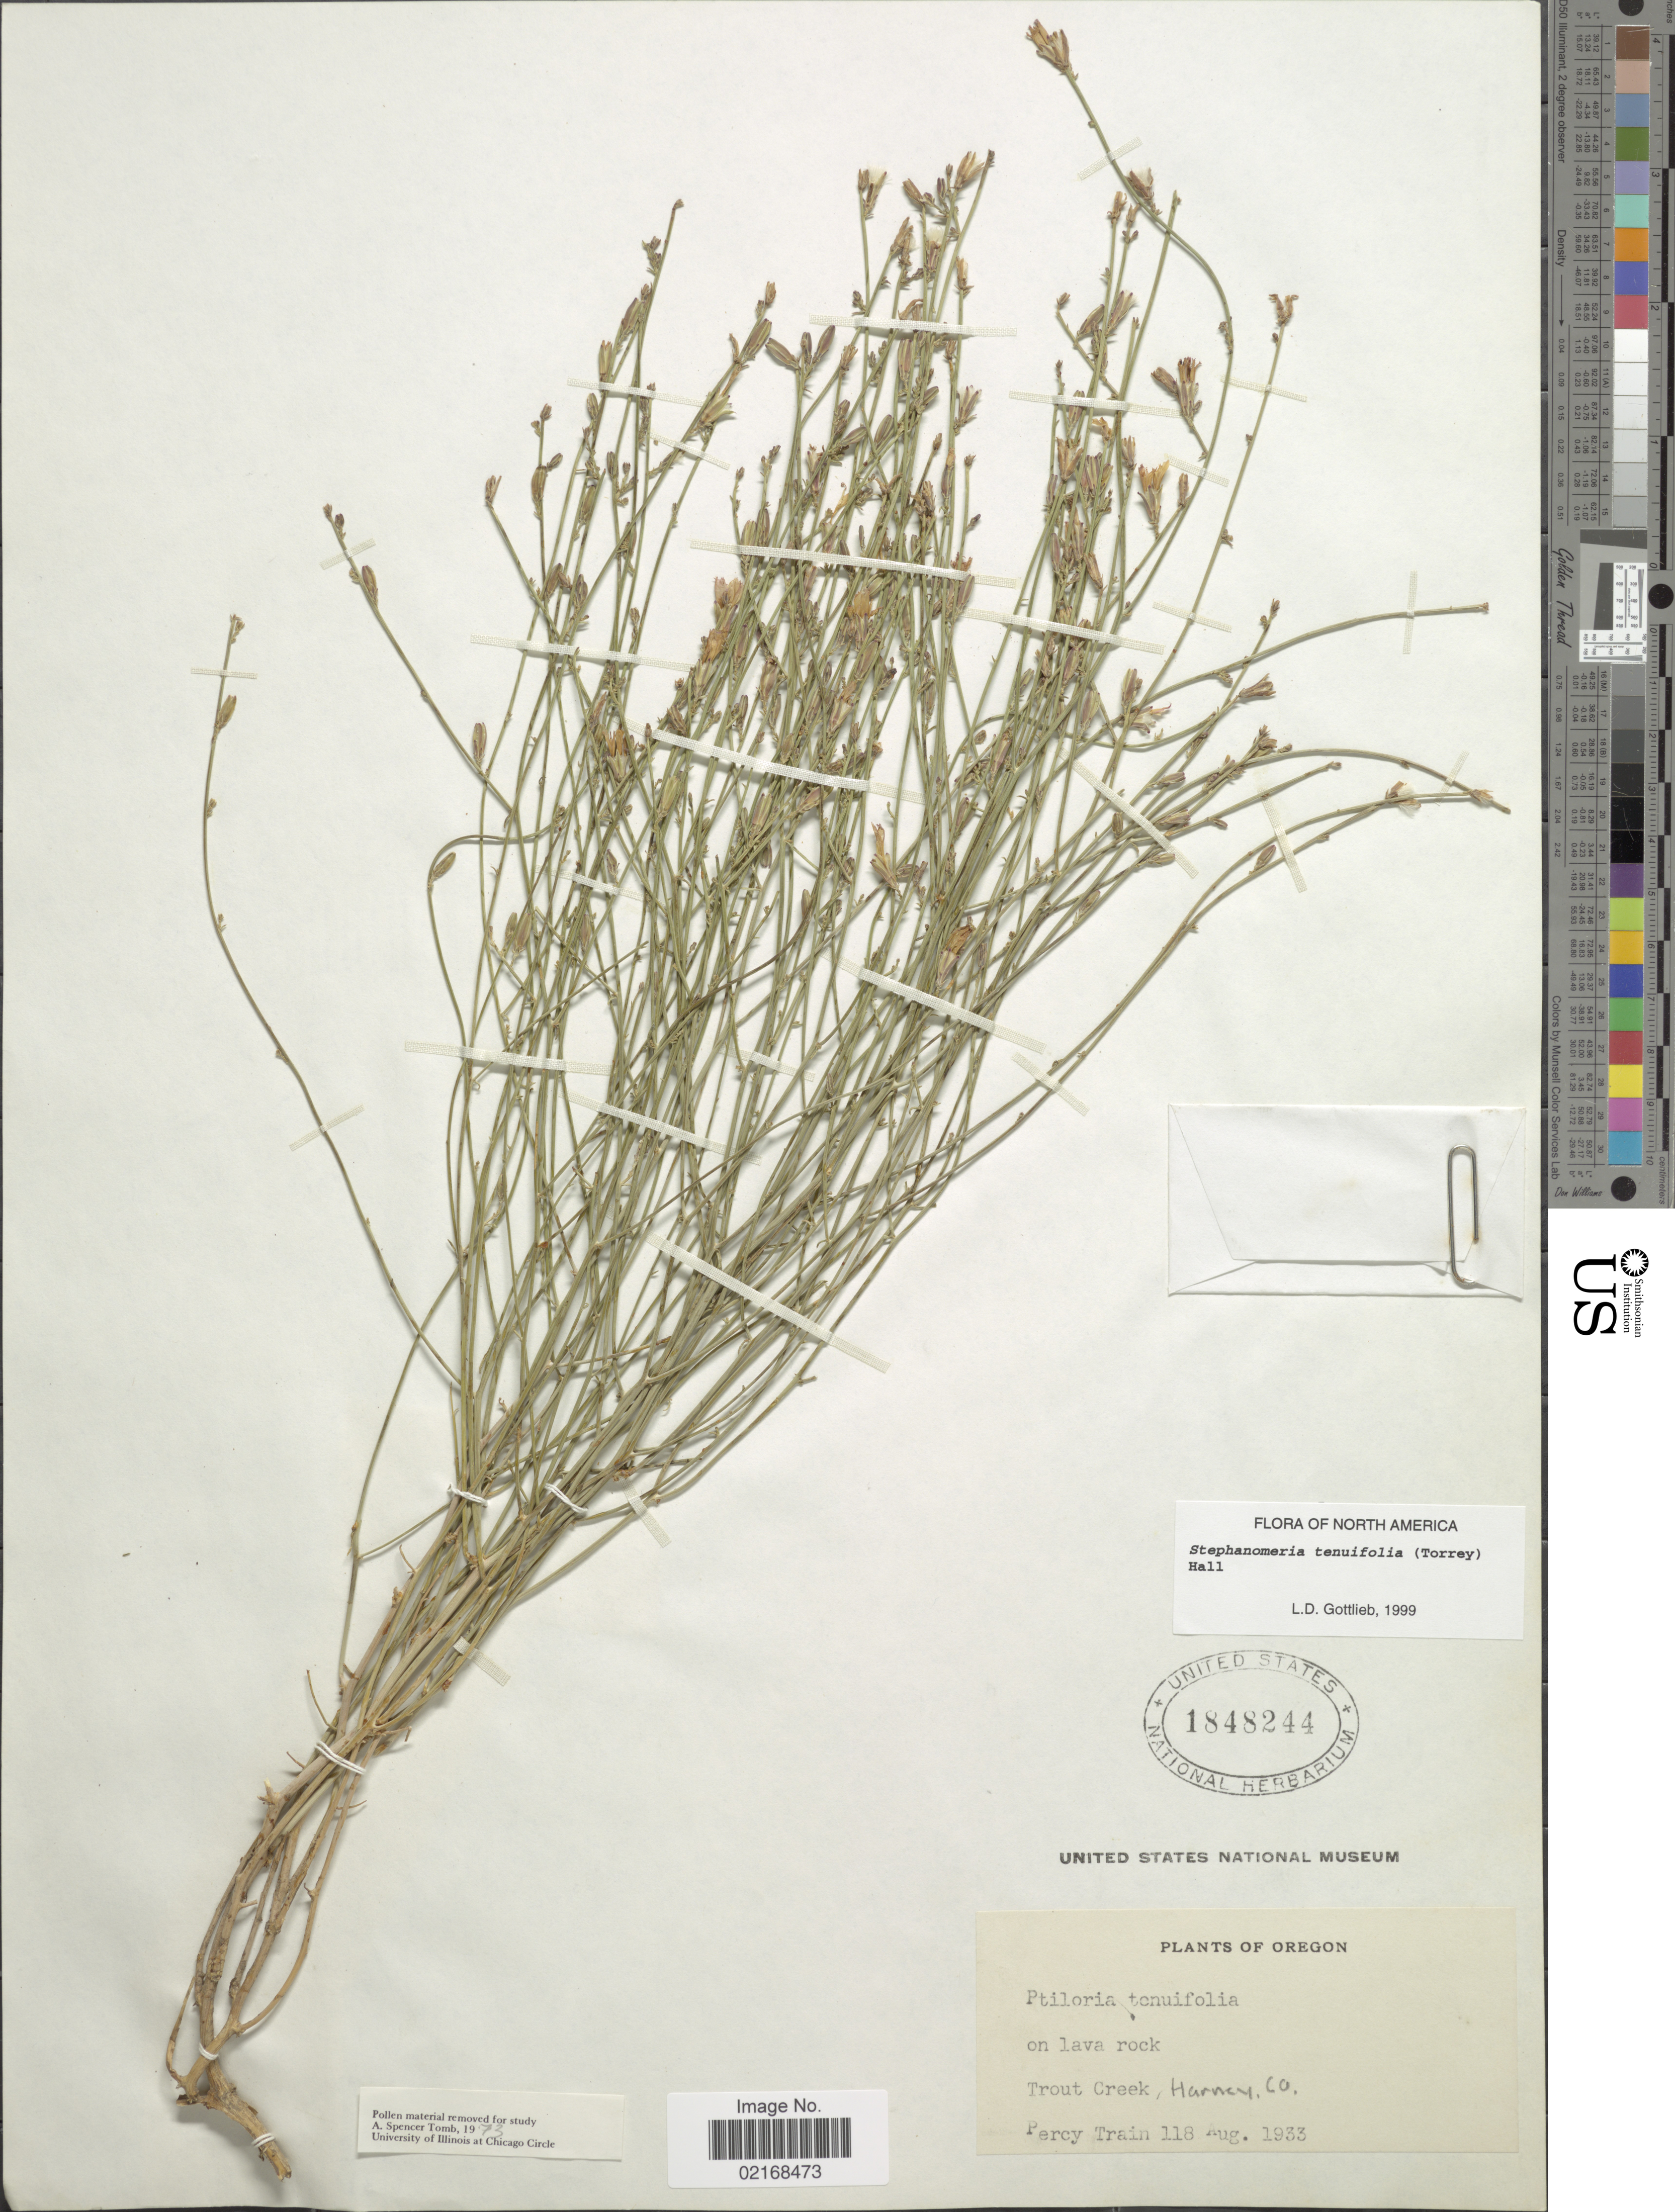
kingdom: Plantae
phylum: Tracheophyta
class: Magnoliopsida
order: Asterales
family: Asteraceae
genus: Stephanomeria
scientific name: Stephanomeria tenuifolia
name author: (Torr.) H.M. Hall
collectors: P. Train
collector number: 118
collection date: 1933-08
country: United States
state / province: Oregon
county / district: Harney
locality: Trout Creek, Harney Co.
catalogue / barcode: US 1848244